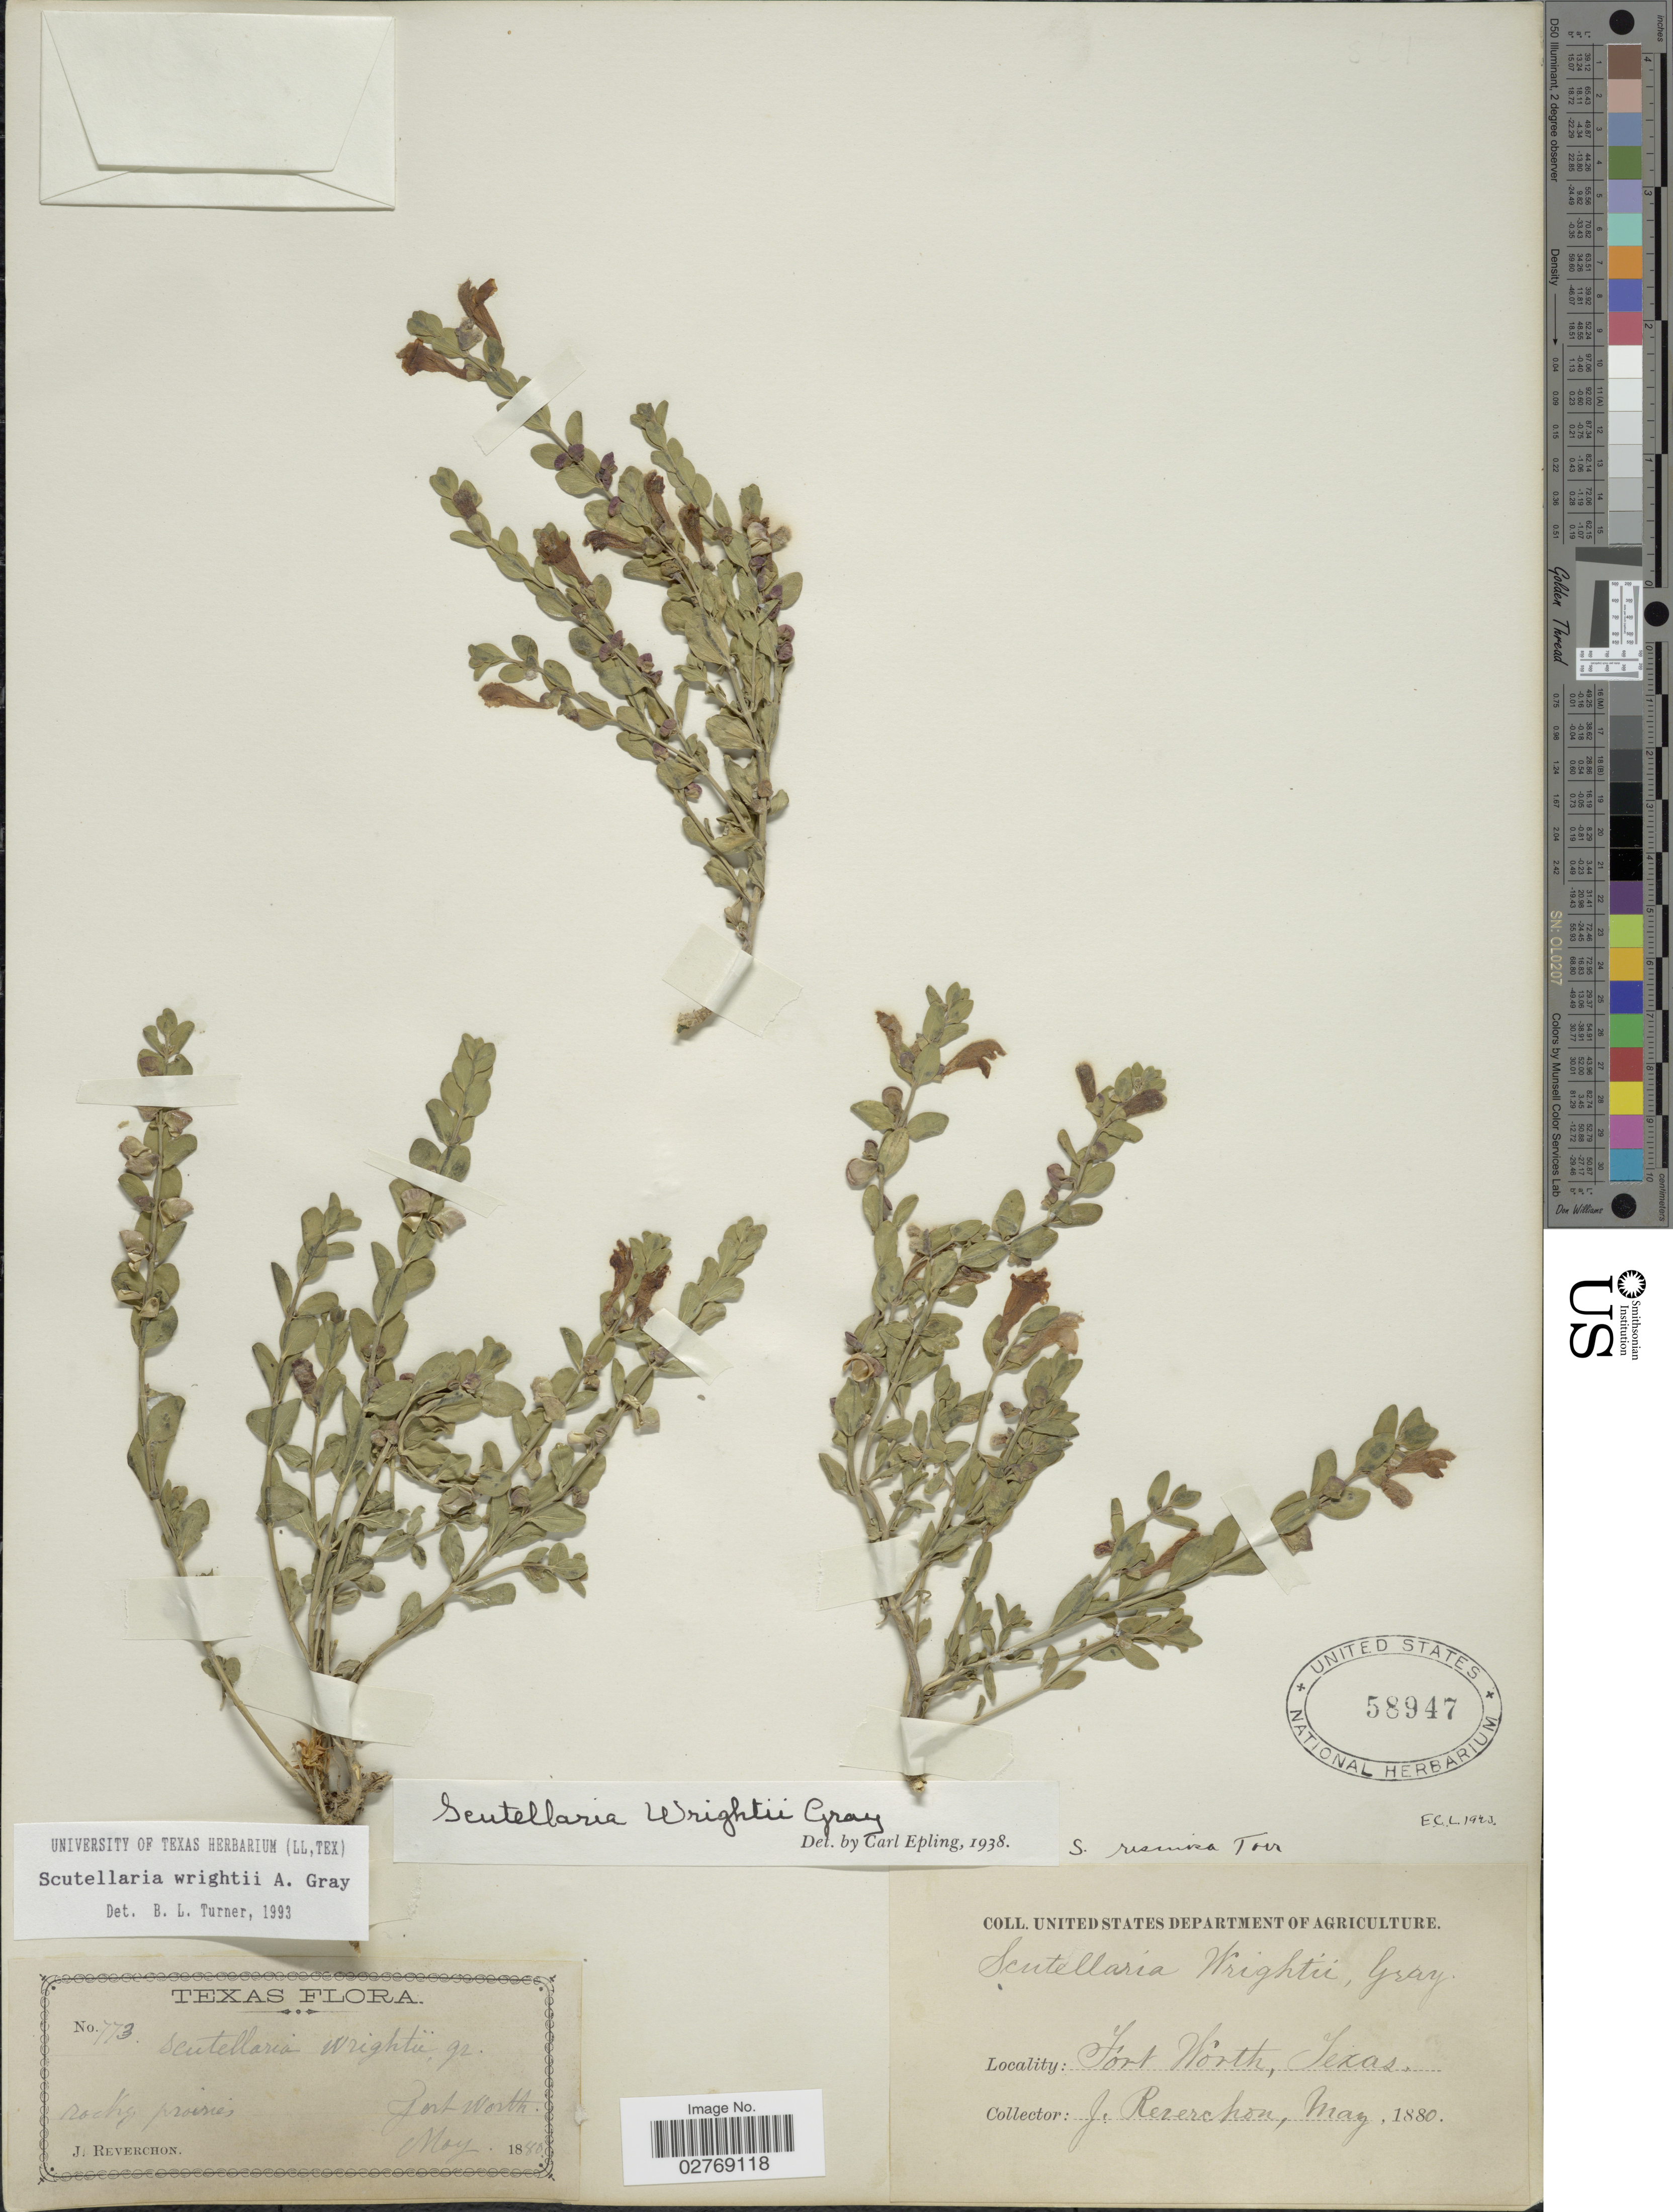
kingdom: Plantae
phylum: Tracheophyta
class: Magnoliopsida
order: Lamiales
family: Lamiaceae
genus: Scutellaria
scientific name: Scutellaria wrightii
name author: A. Gray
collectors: J. Reverchon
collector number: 773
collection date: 1880-05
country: United States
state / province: Texas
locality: Fort Worth.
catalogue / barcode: US 58947